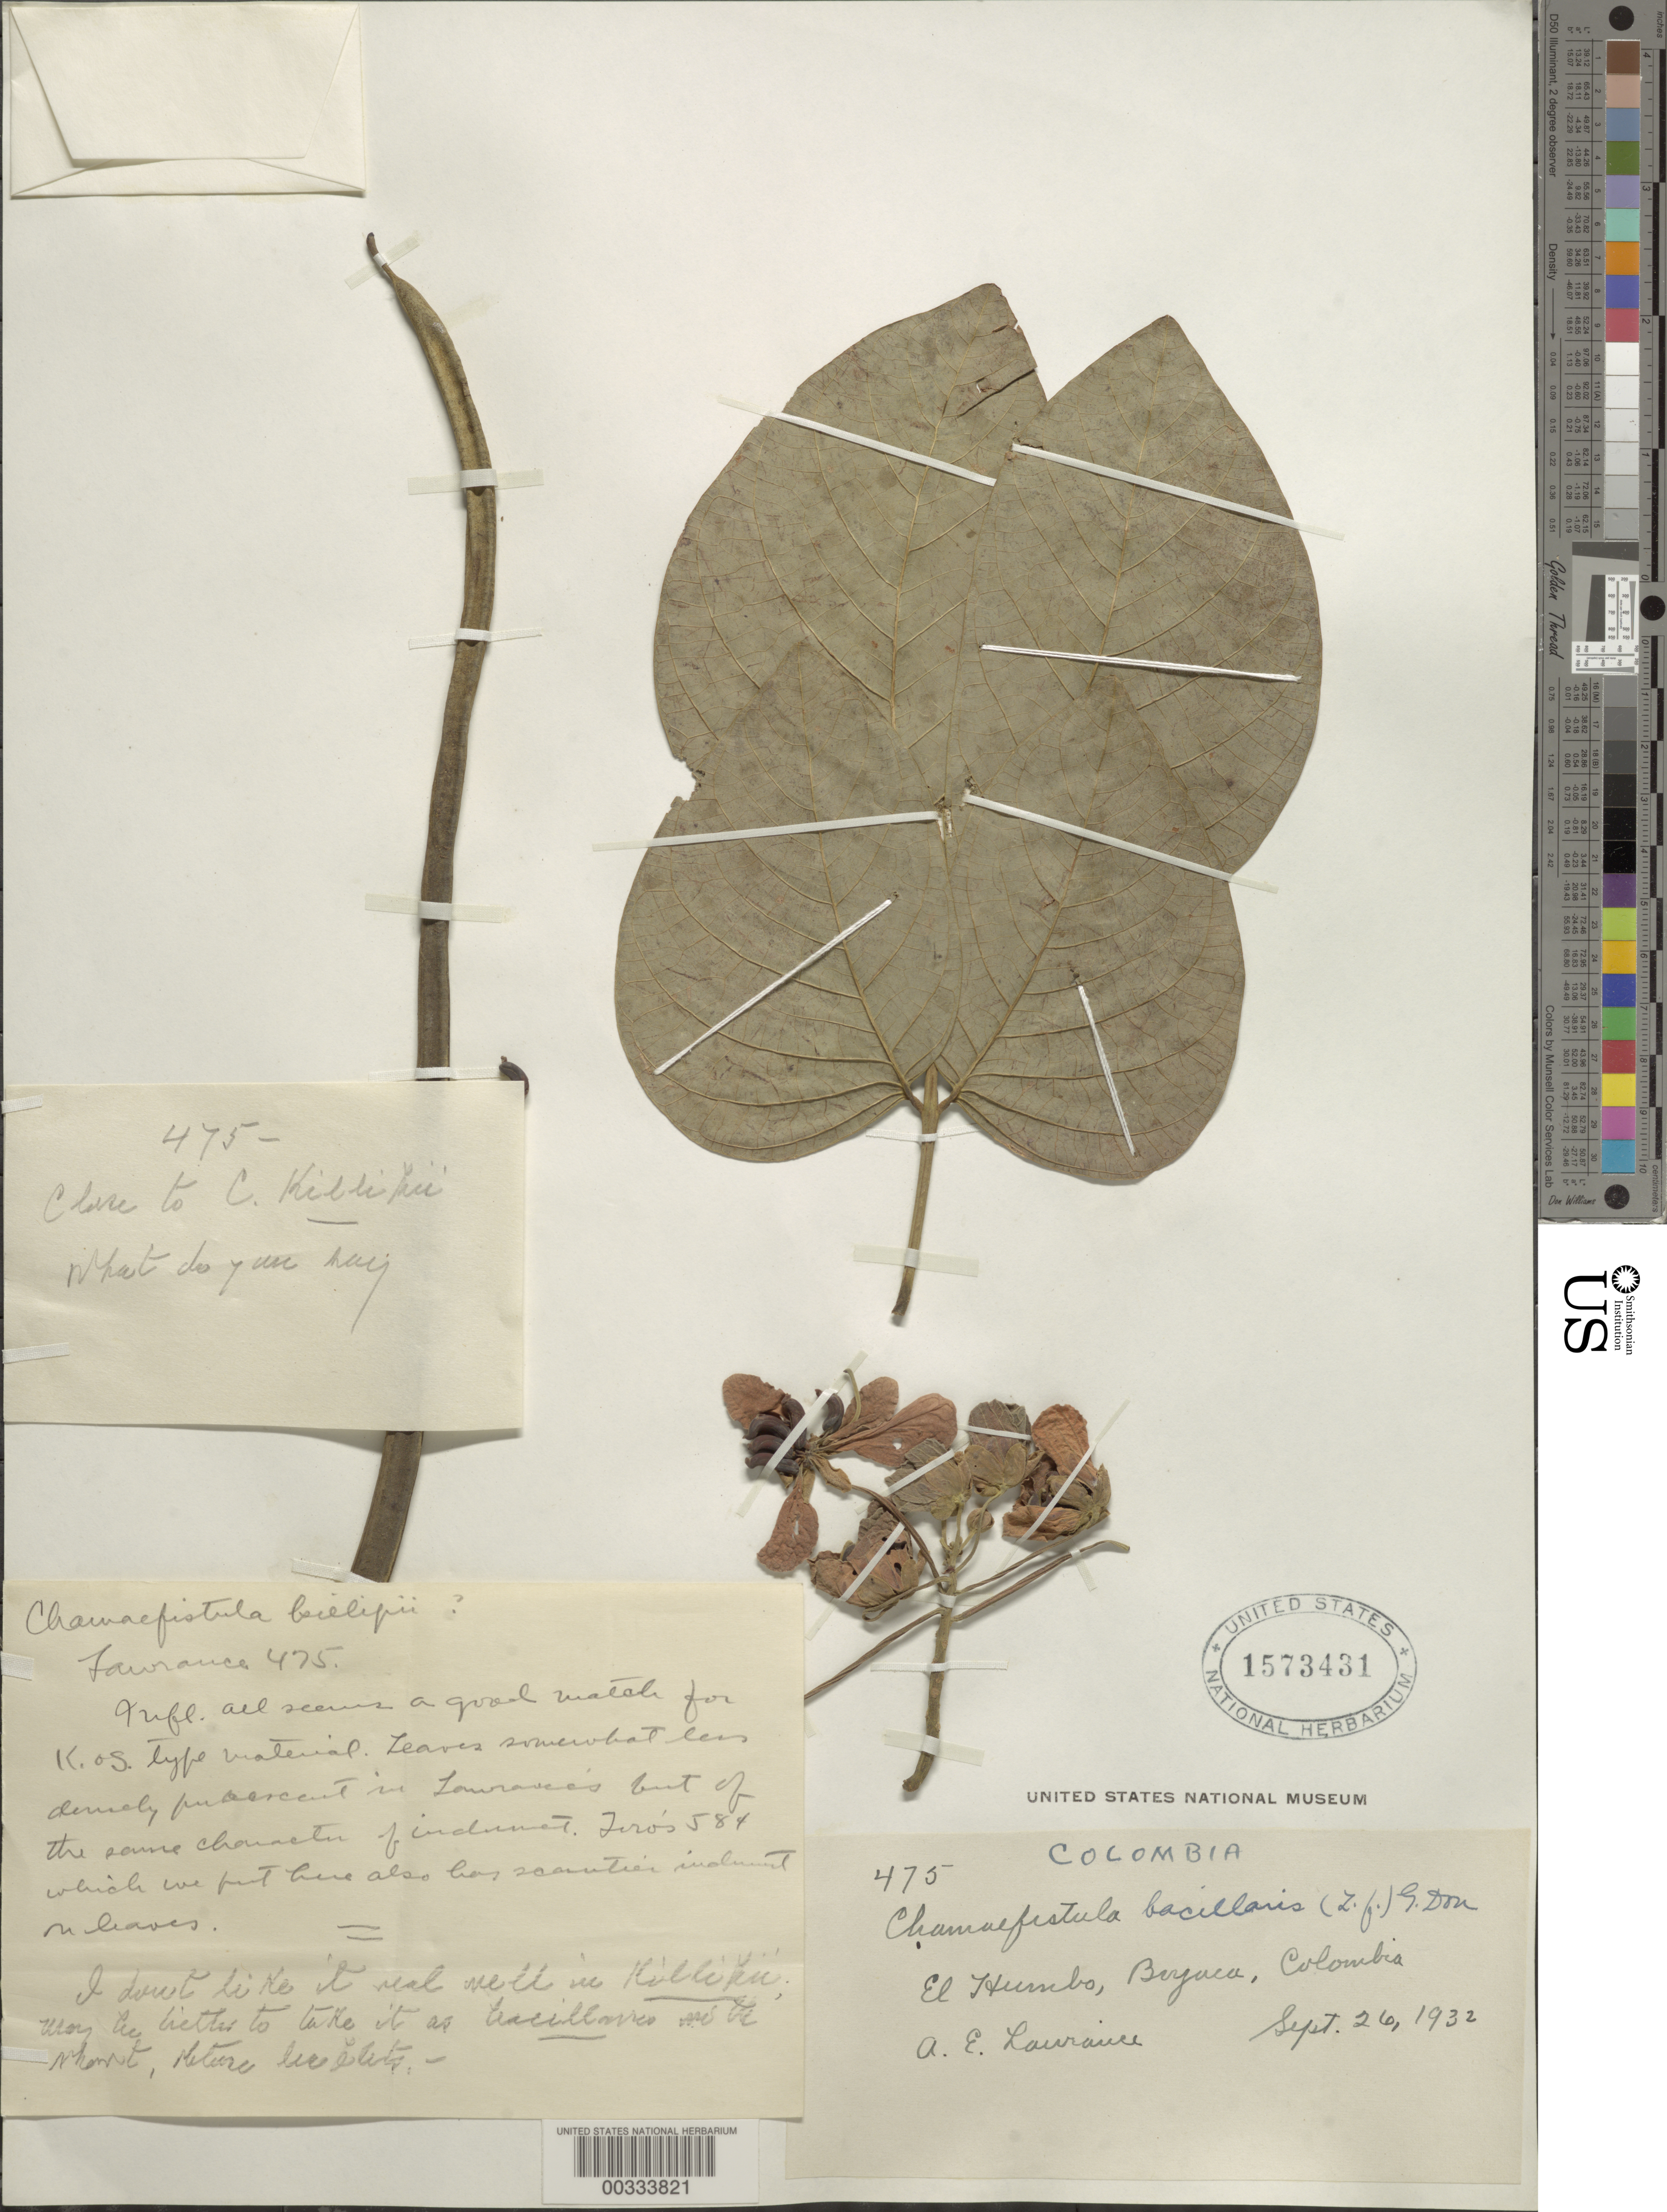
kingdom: Plantae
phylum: Tracheophyta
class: Magnoliopsida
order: Fabales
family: Fabaceae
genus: Senna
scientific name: Senna bacillaris var. benthamiana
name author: (J.F. Macbr.) H.S. Irwin & Barneby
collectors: A. Lawrance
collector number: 475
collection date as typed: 26 Sep 1932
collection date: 1932-09-26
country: Colombia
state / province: Boyacá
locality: El Umbo region; region of Mt. Chapon, extreme western part of Boyaca Dept., NW of Bogota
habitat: Forest edge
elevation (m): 1067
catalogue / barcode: US 1573431